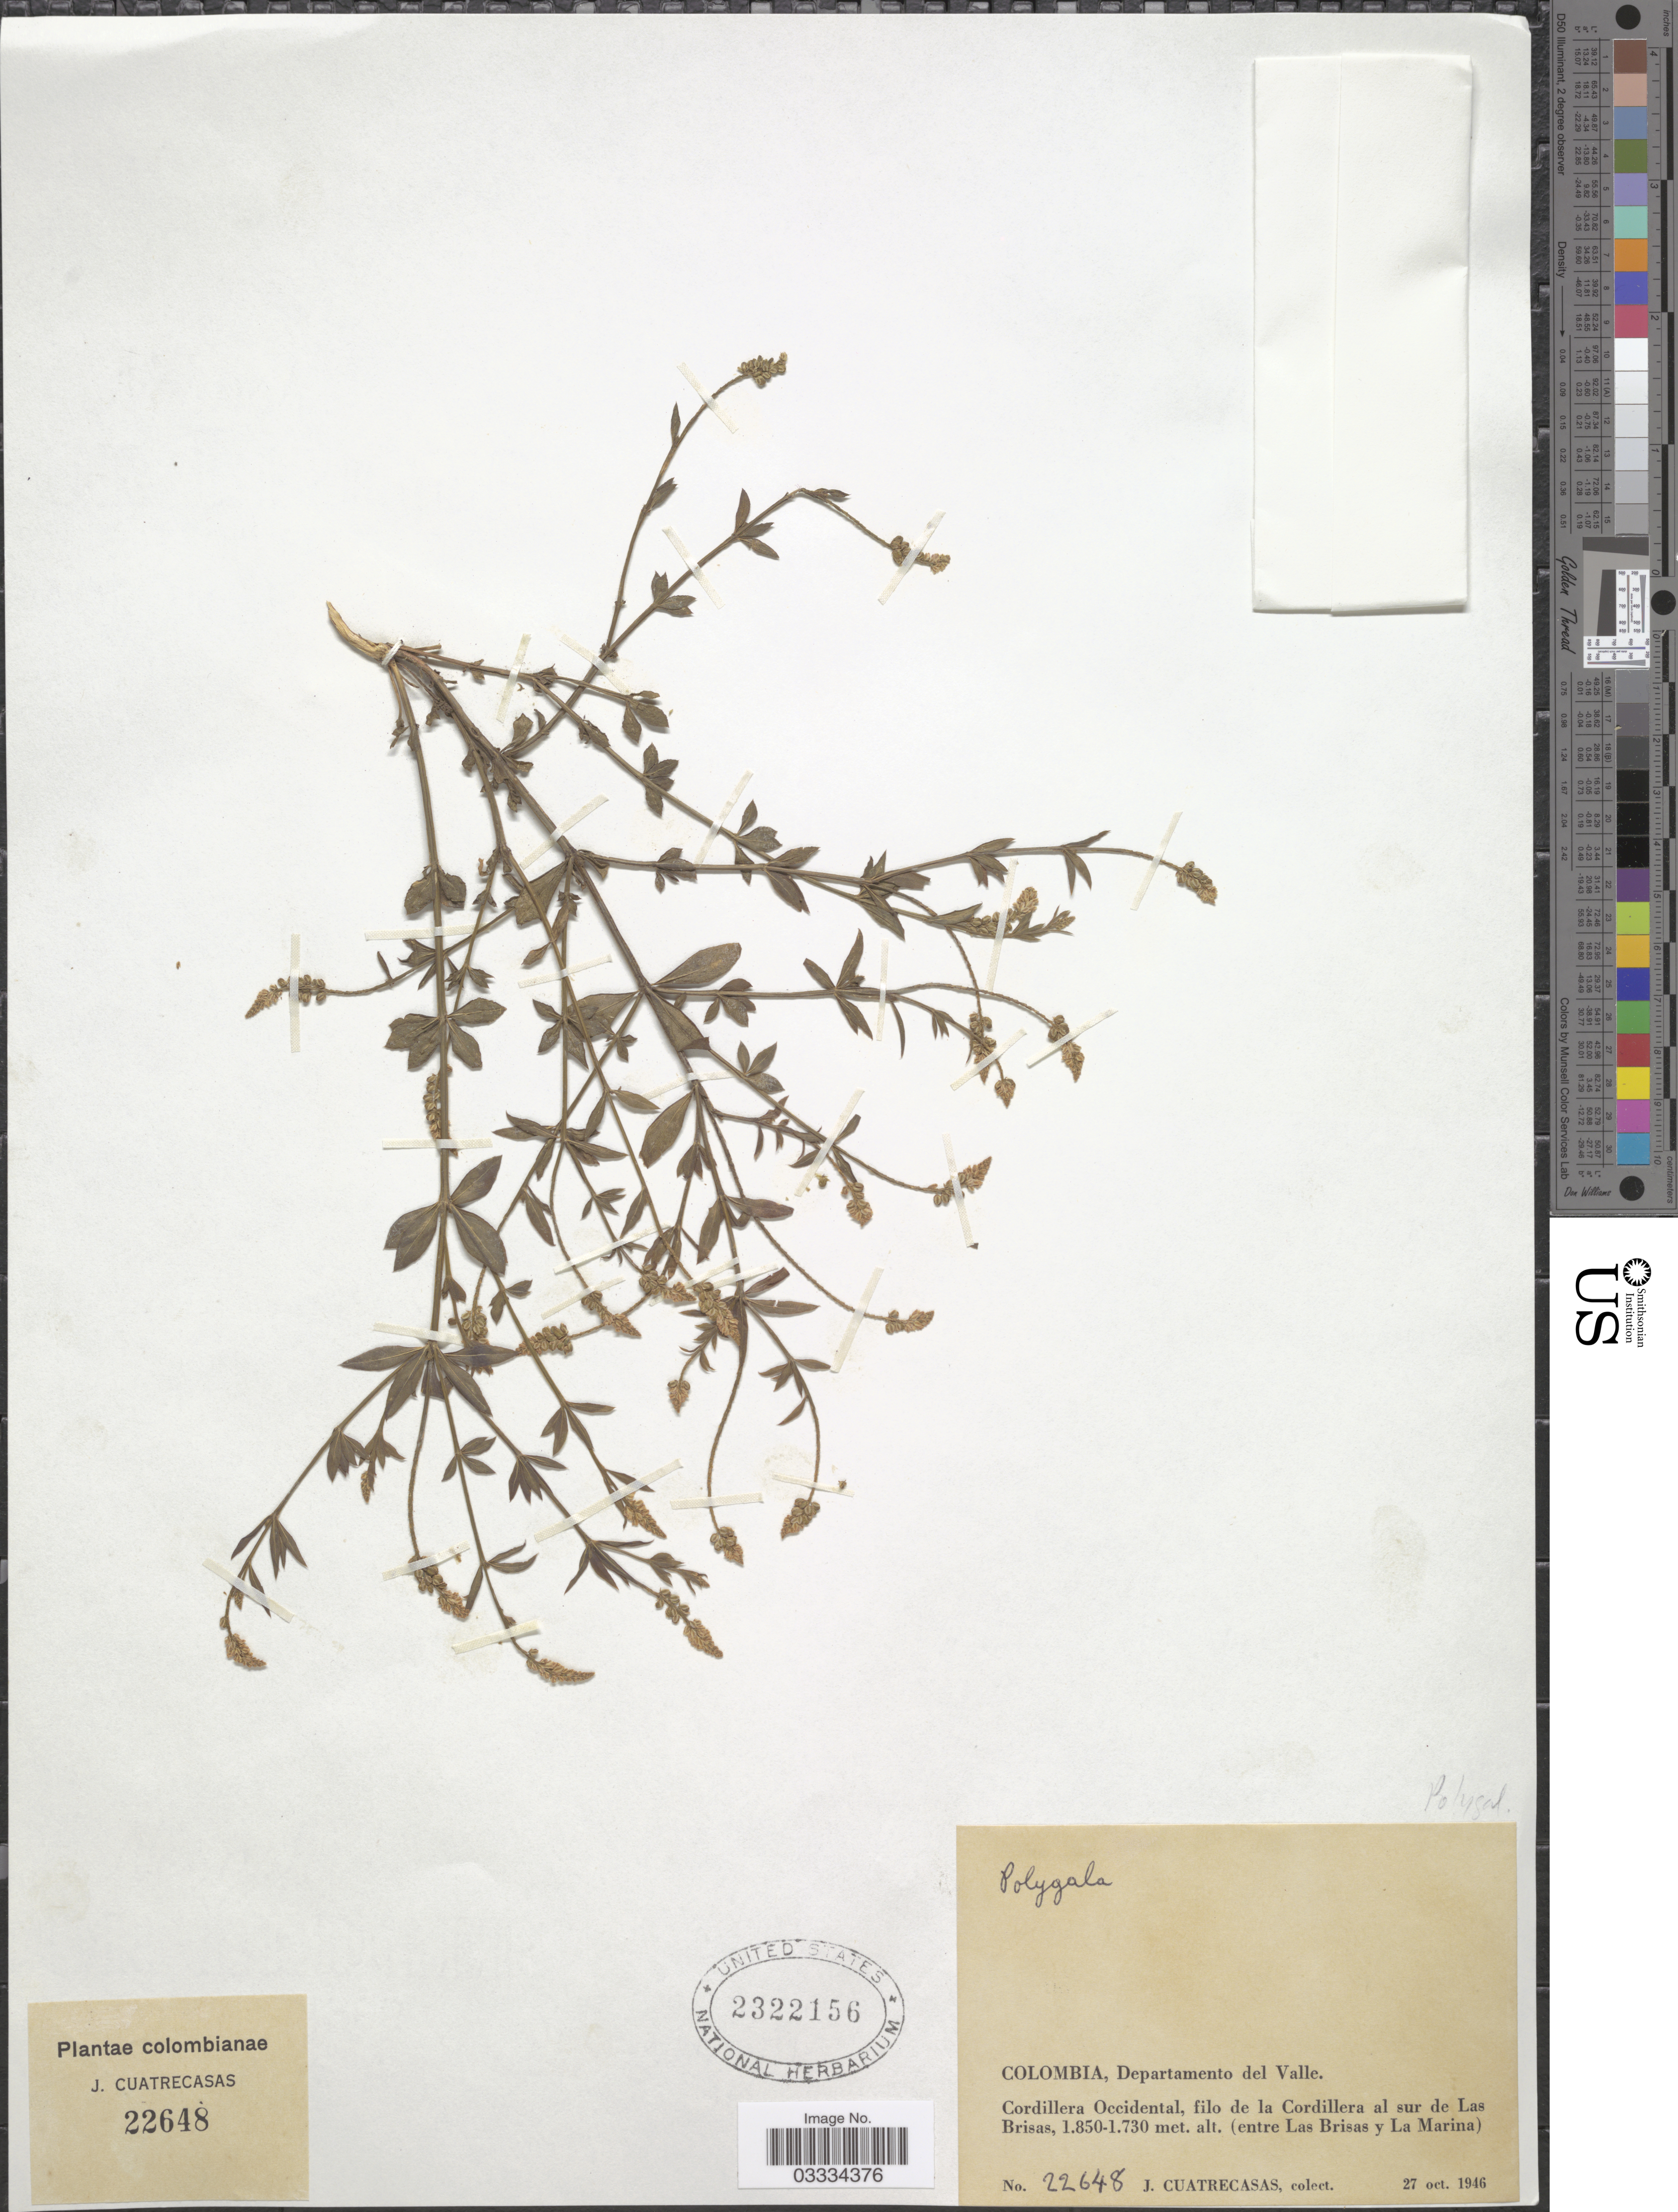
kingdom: Plantae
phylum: Tracheophyta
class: Magnoliopsida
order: Fabales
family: Polygalaceae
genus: Polygala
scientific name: Polygala sp.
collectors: J. Cuatrecasas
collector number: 22648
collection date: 1946-10-27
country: Colombia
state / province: Valle del Cauca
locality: Departamento del Valle. Cordillera Occidental, filo de la Cordillera al sur de Las Brisas (entre Las Brisas y La Marina).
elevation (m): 1730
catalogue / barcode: US 2322156